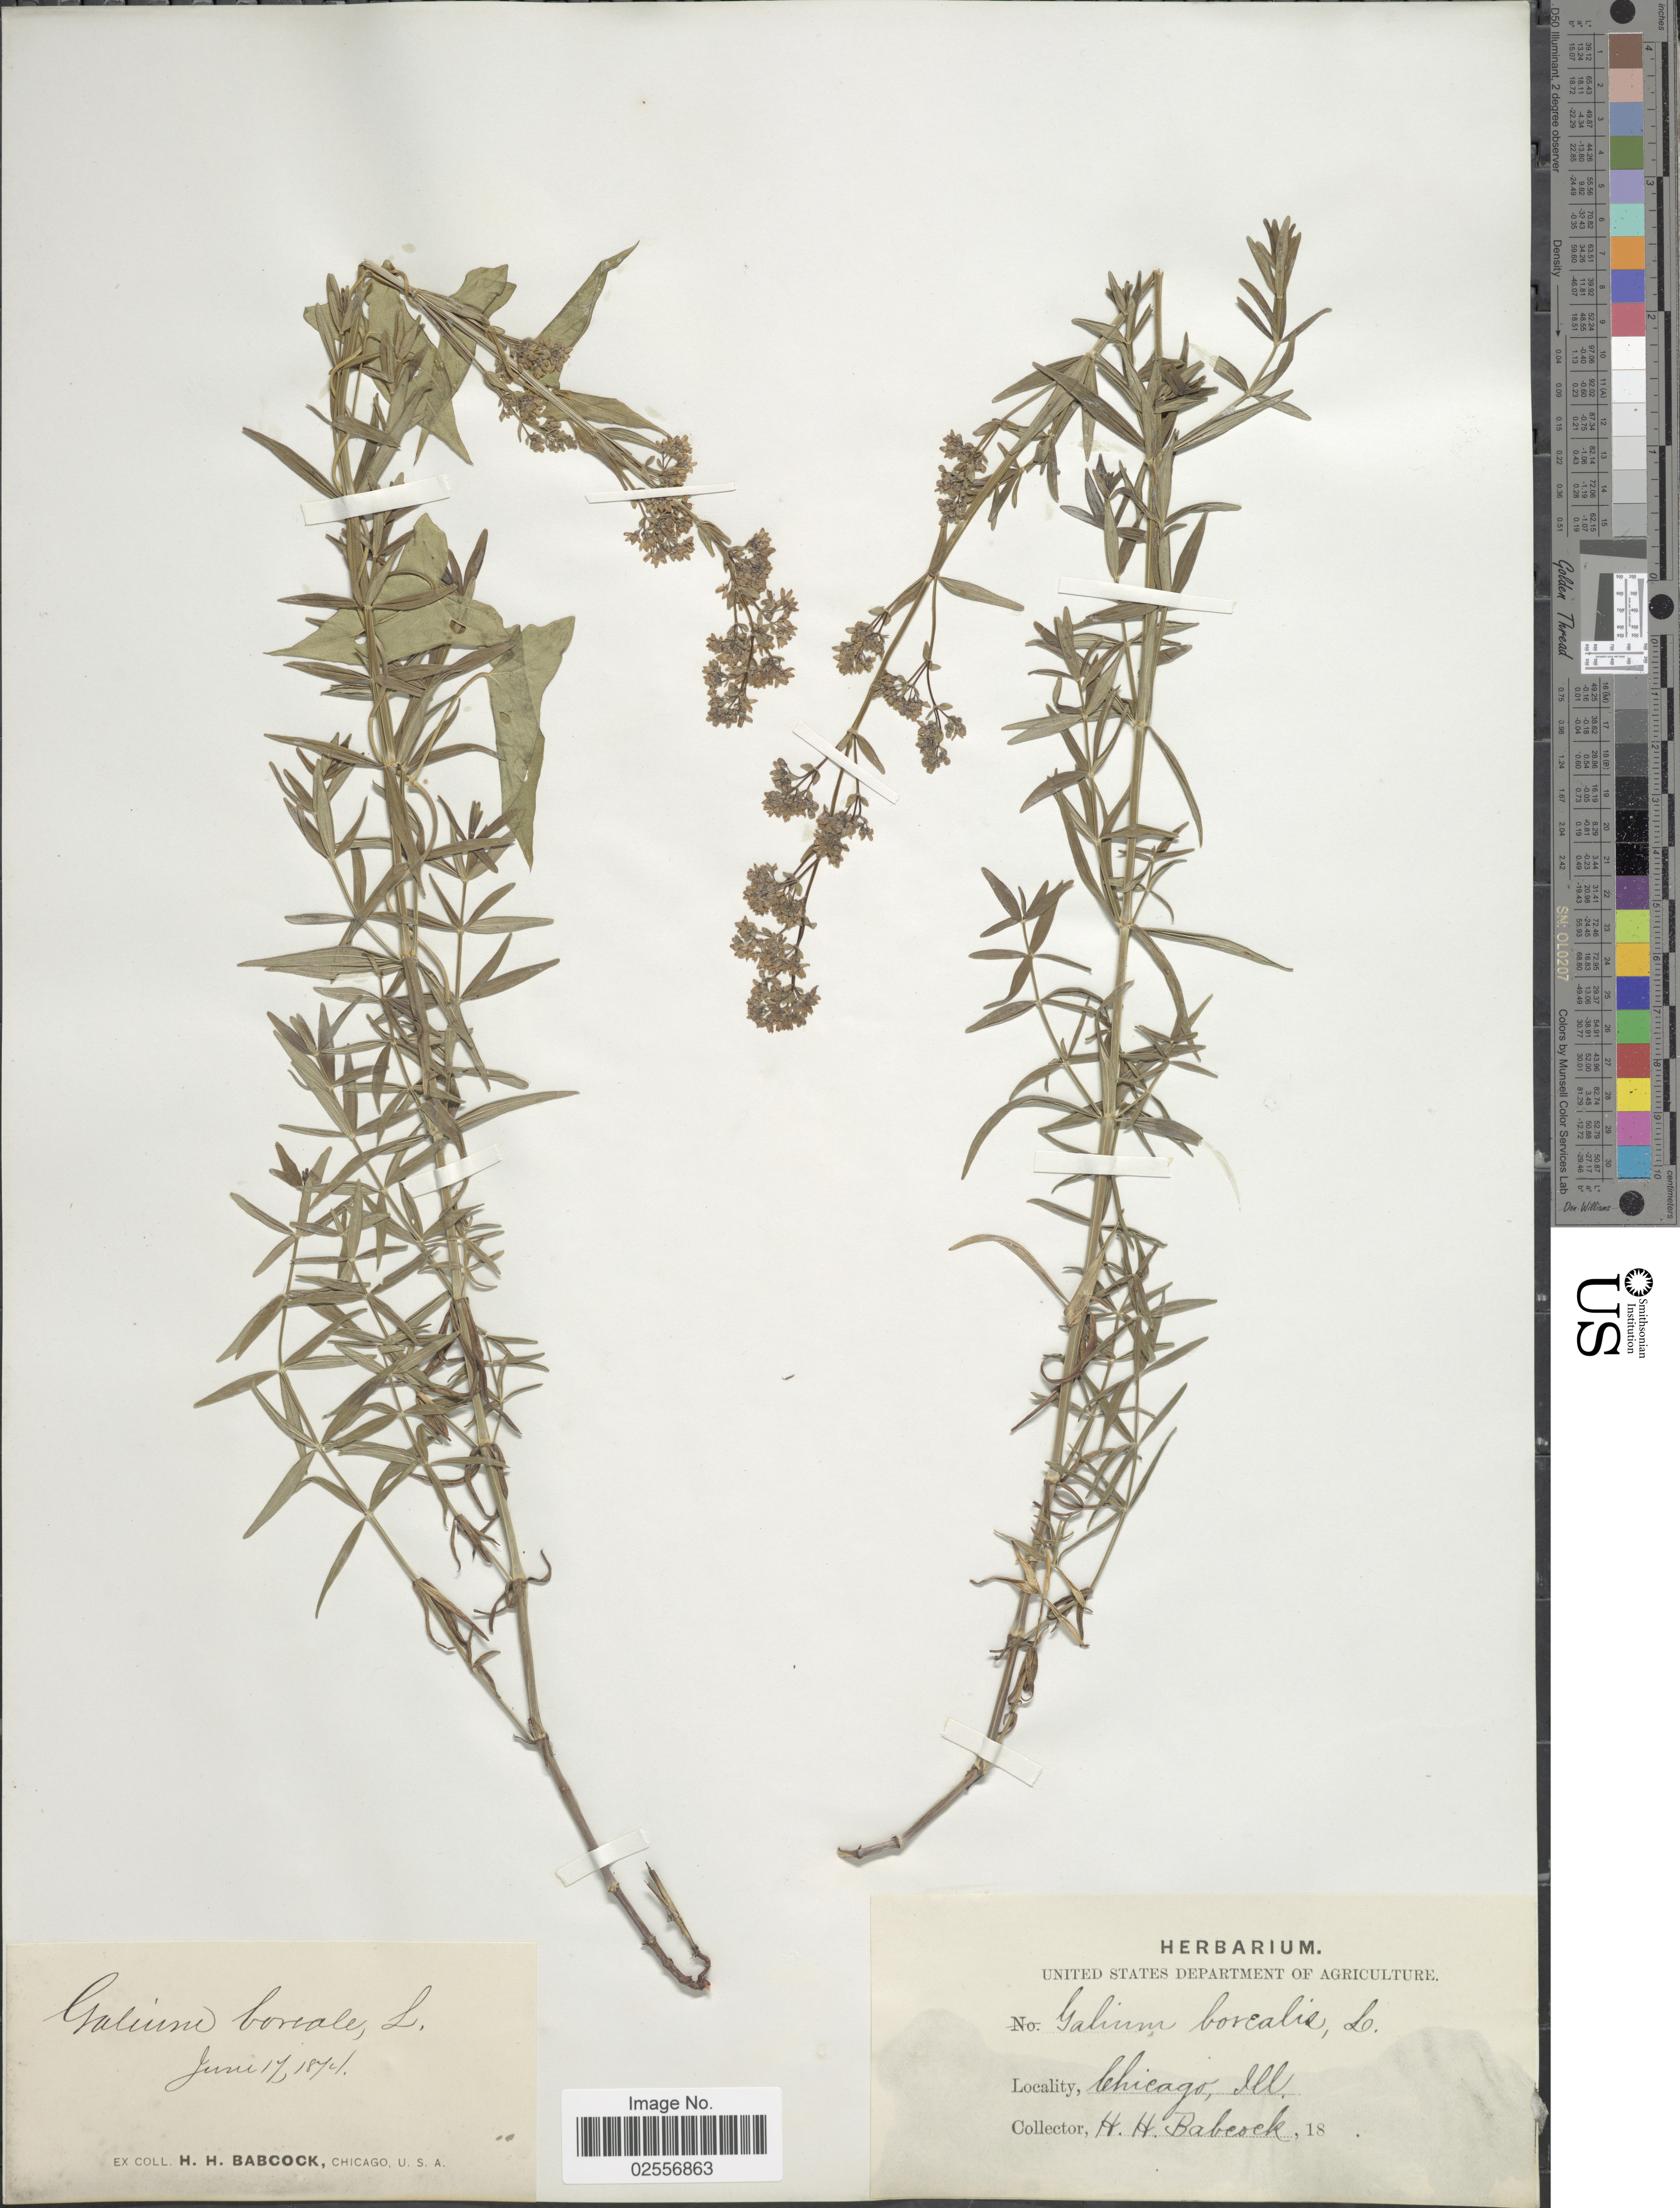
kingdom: Plantae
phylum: Tracheophyta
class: Magnoliopsida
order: Gentianales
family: Rubiaceae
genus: Galium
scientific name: Galium boreale L.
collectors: H. Babcock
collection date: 1874-06-17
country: United States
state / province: Illinois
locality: Chicago, Ill.